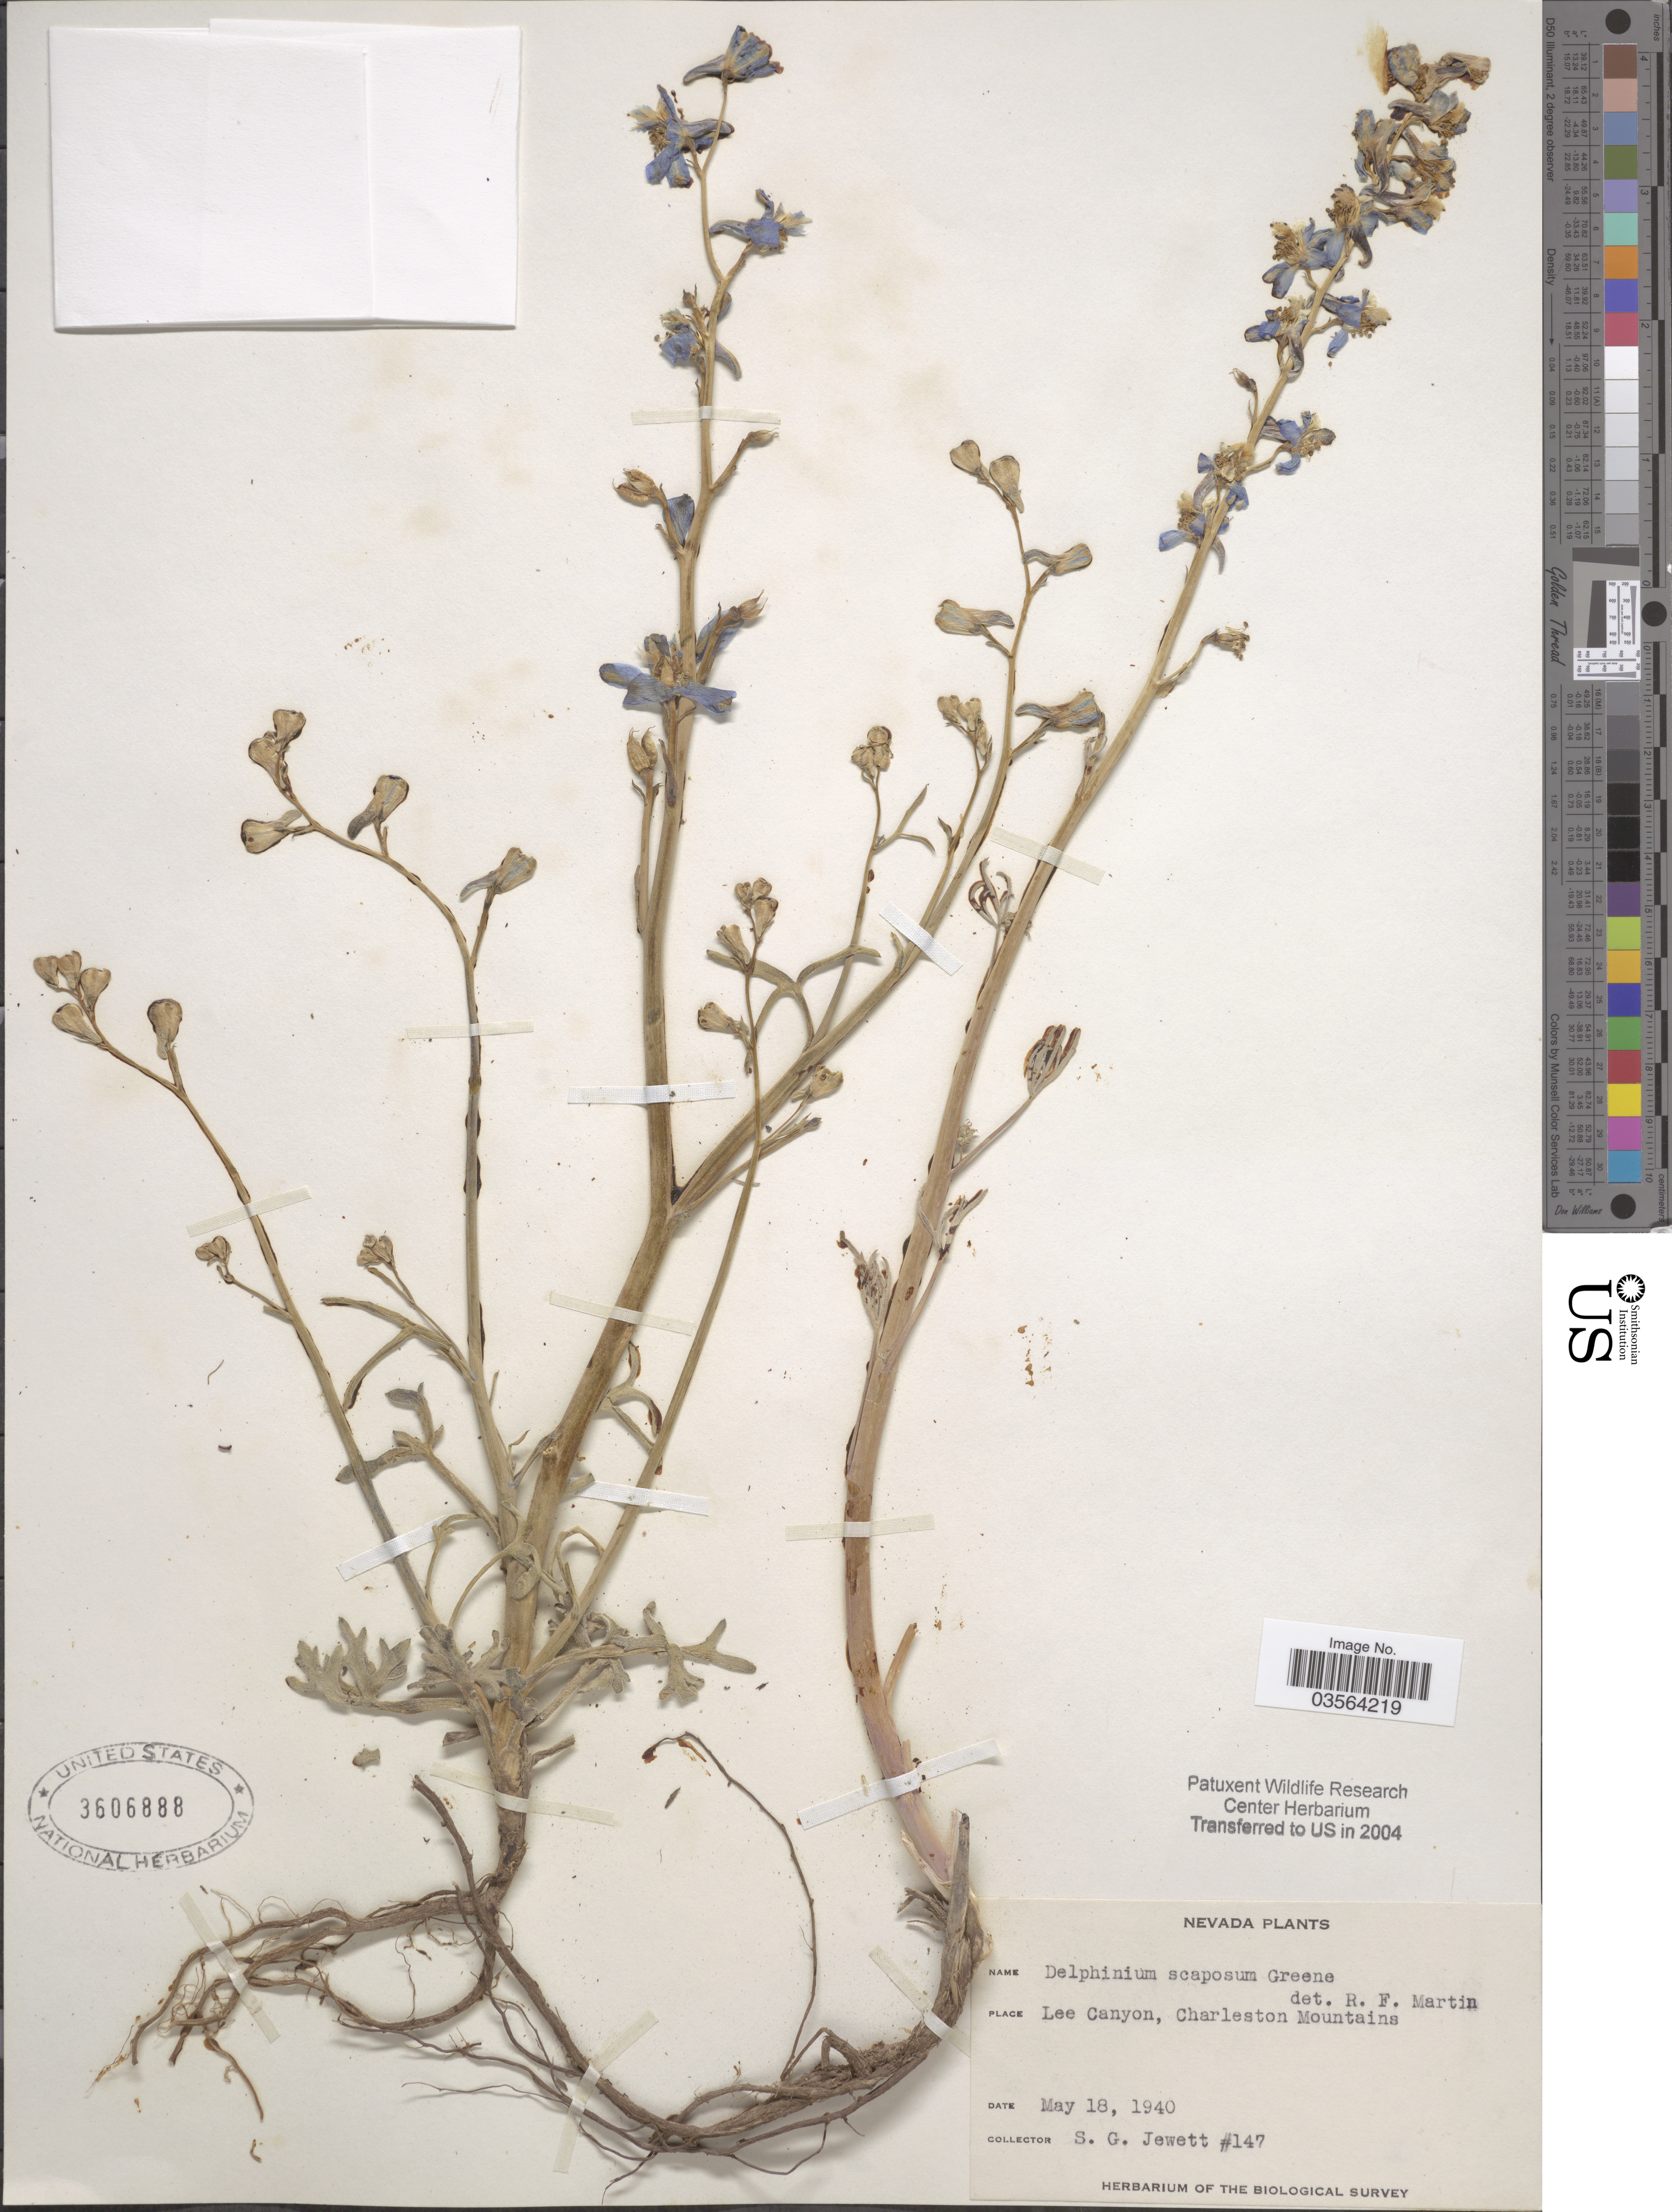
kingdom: Plantae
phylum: Tracheophyta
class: Magnoliopsida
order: Ranunculales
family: Ranunculaceae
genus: Delphinium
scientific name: Delphinium scaposum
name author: Greene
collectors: S. Jewett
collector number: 147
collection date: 1940-05-18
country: United States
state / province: Nevada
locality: Lee Canyon, Charleston Mountains.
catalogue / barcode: US 3606888